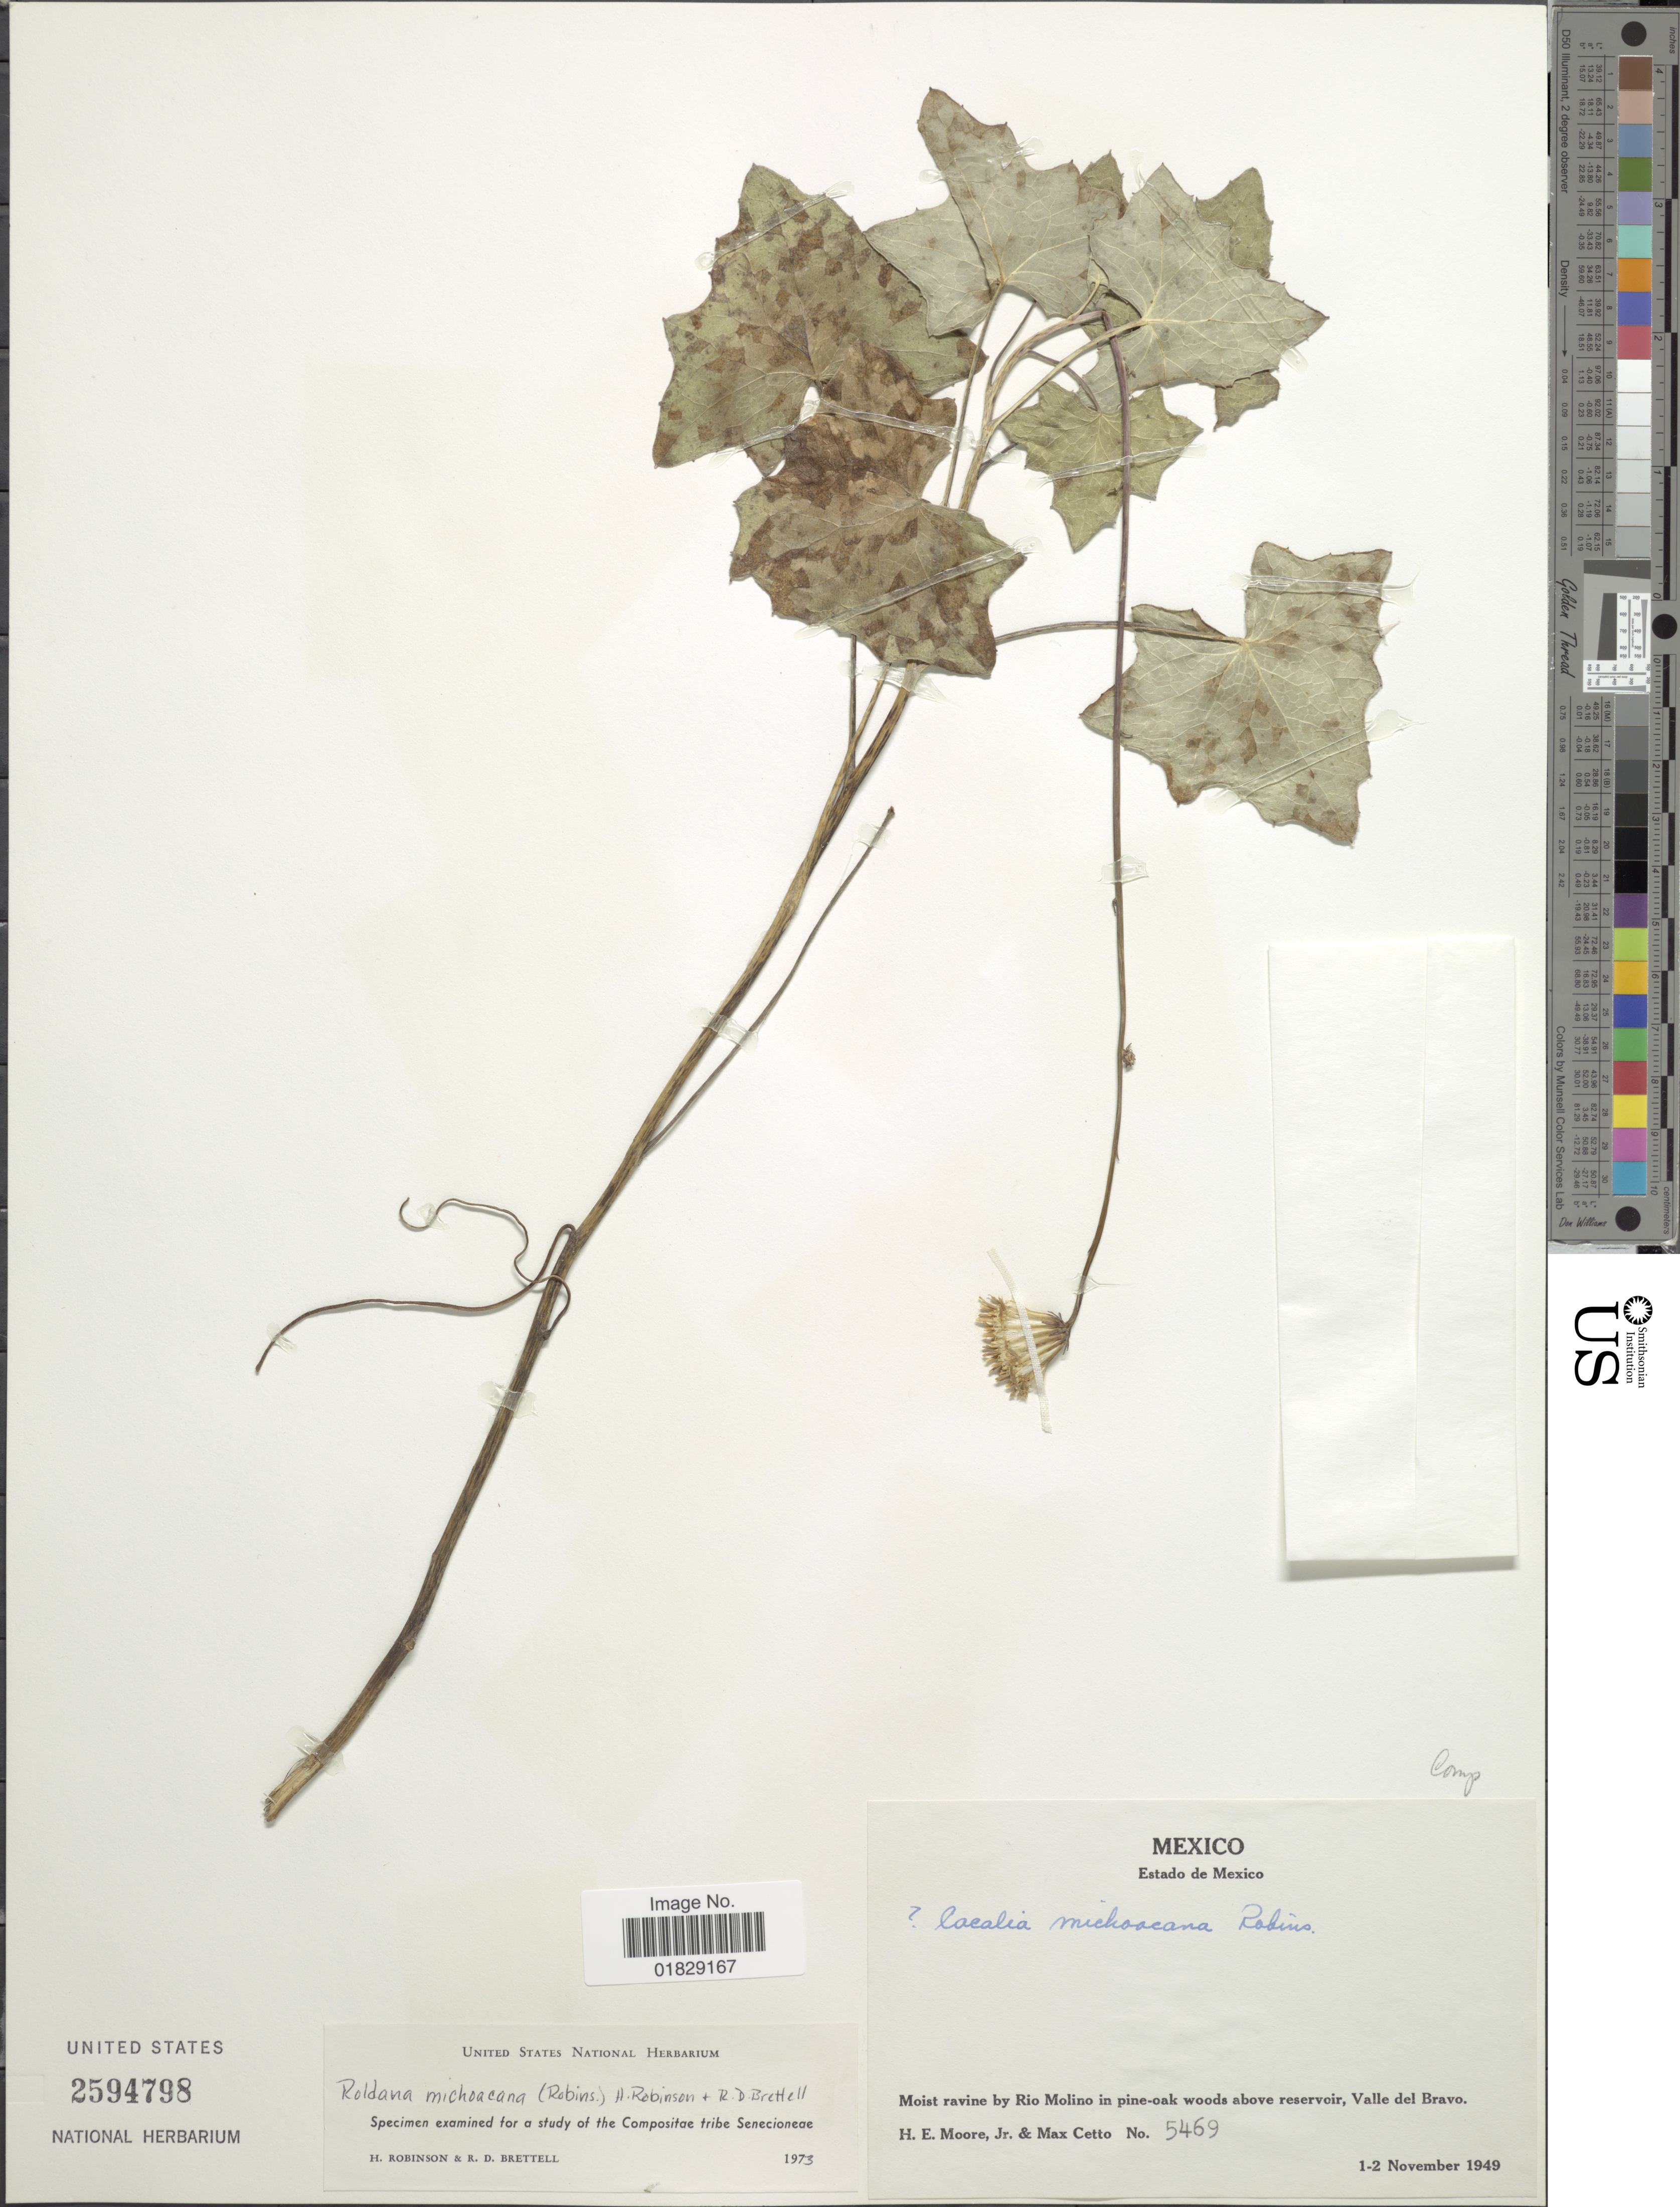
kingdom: Plantae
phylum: Tracheophyta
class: Magnoliopsida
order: Asterales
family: Asteraceae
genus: Roldana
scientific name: Roldana michoacana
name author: (B.L. Rob.) H. Rob. & Brettell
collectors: H. Moore & M. Cetto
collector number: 5469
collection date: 1949-11-01/1949-11-02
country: Mexico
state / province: México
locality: Esatdo de Mexico. Moist ravine by Rio Molino in pine-oak woods above reservoir, Valle del Bravo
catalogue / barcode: US 2594798